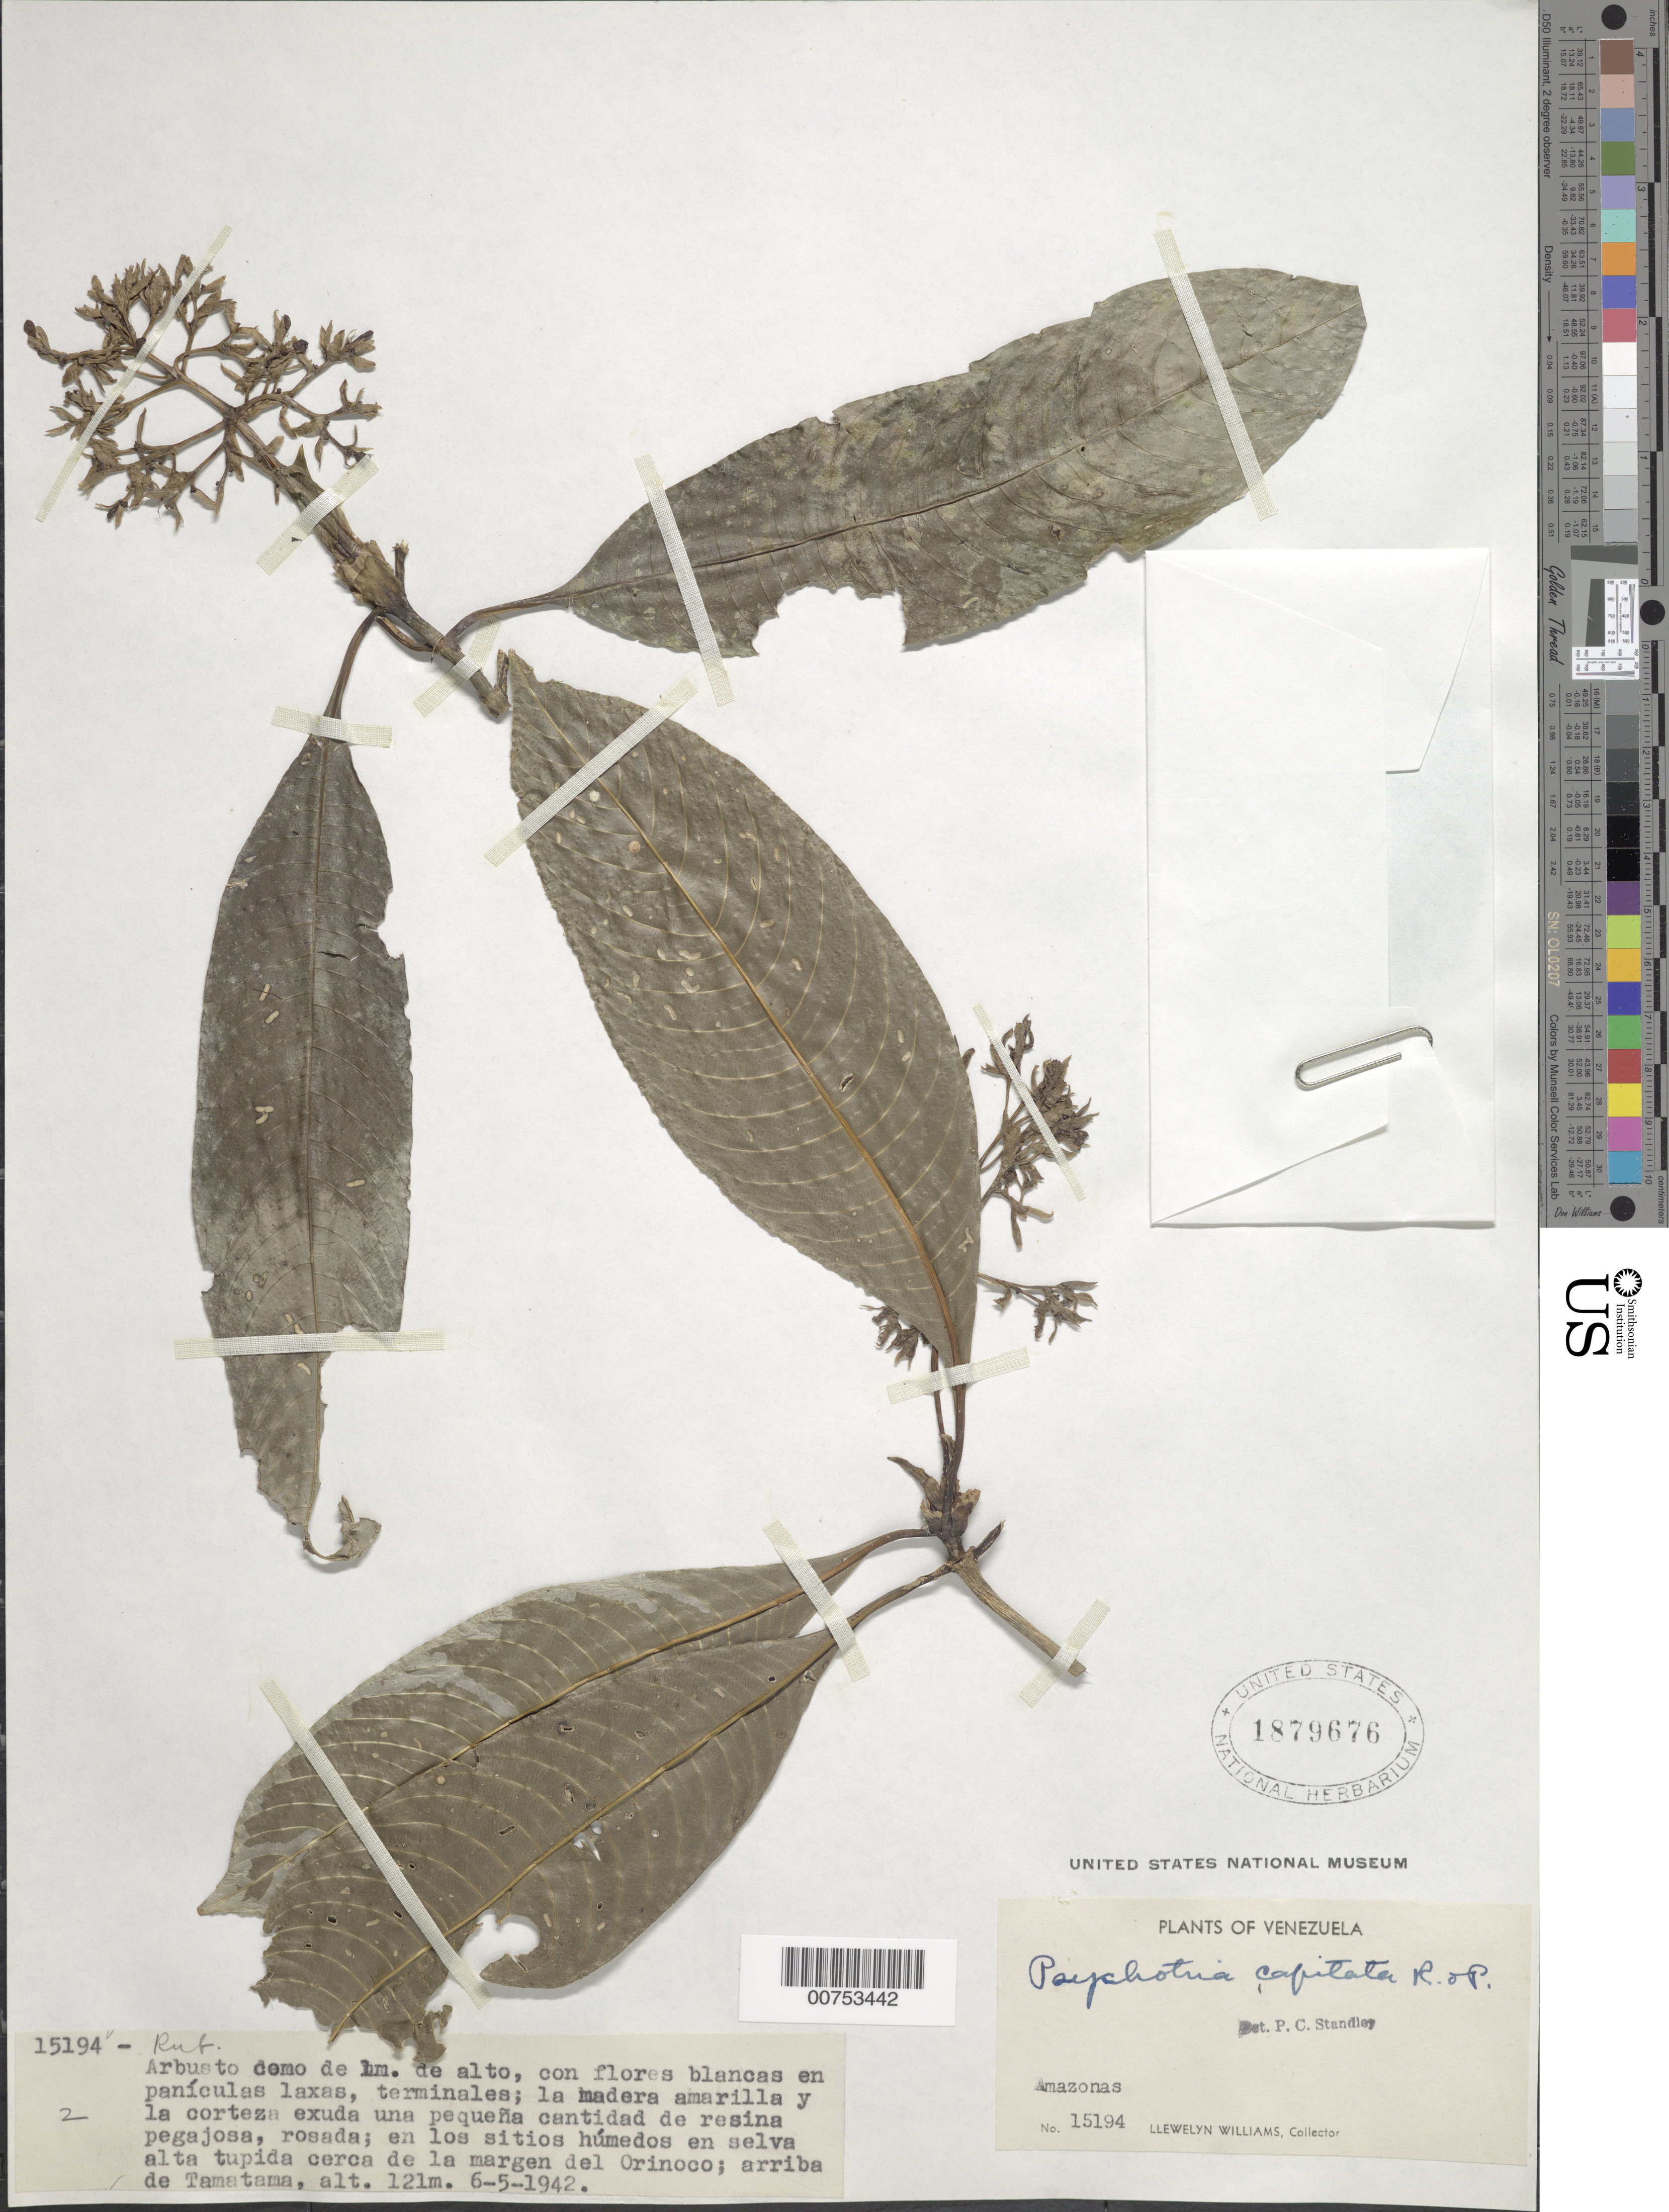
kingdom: Plantae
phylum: Tracheophyta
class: Magnoliopsida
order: Gentianales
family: Rubiaceae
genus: Psychotria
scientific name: Psychotria capitata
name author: Ruiz & Pav.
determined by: Standley, Paul C.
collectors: Ll. Williams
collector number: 15194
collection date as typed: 6-May-42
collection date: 1942-05-06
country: Venezuela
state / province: Amazonas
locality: Tamatama, Alto Río Orinoco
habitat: Sitos humedos en selva alta tupida cerca de la margen del rio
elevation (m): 121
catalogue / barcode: US 1879676